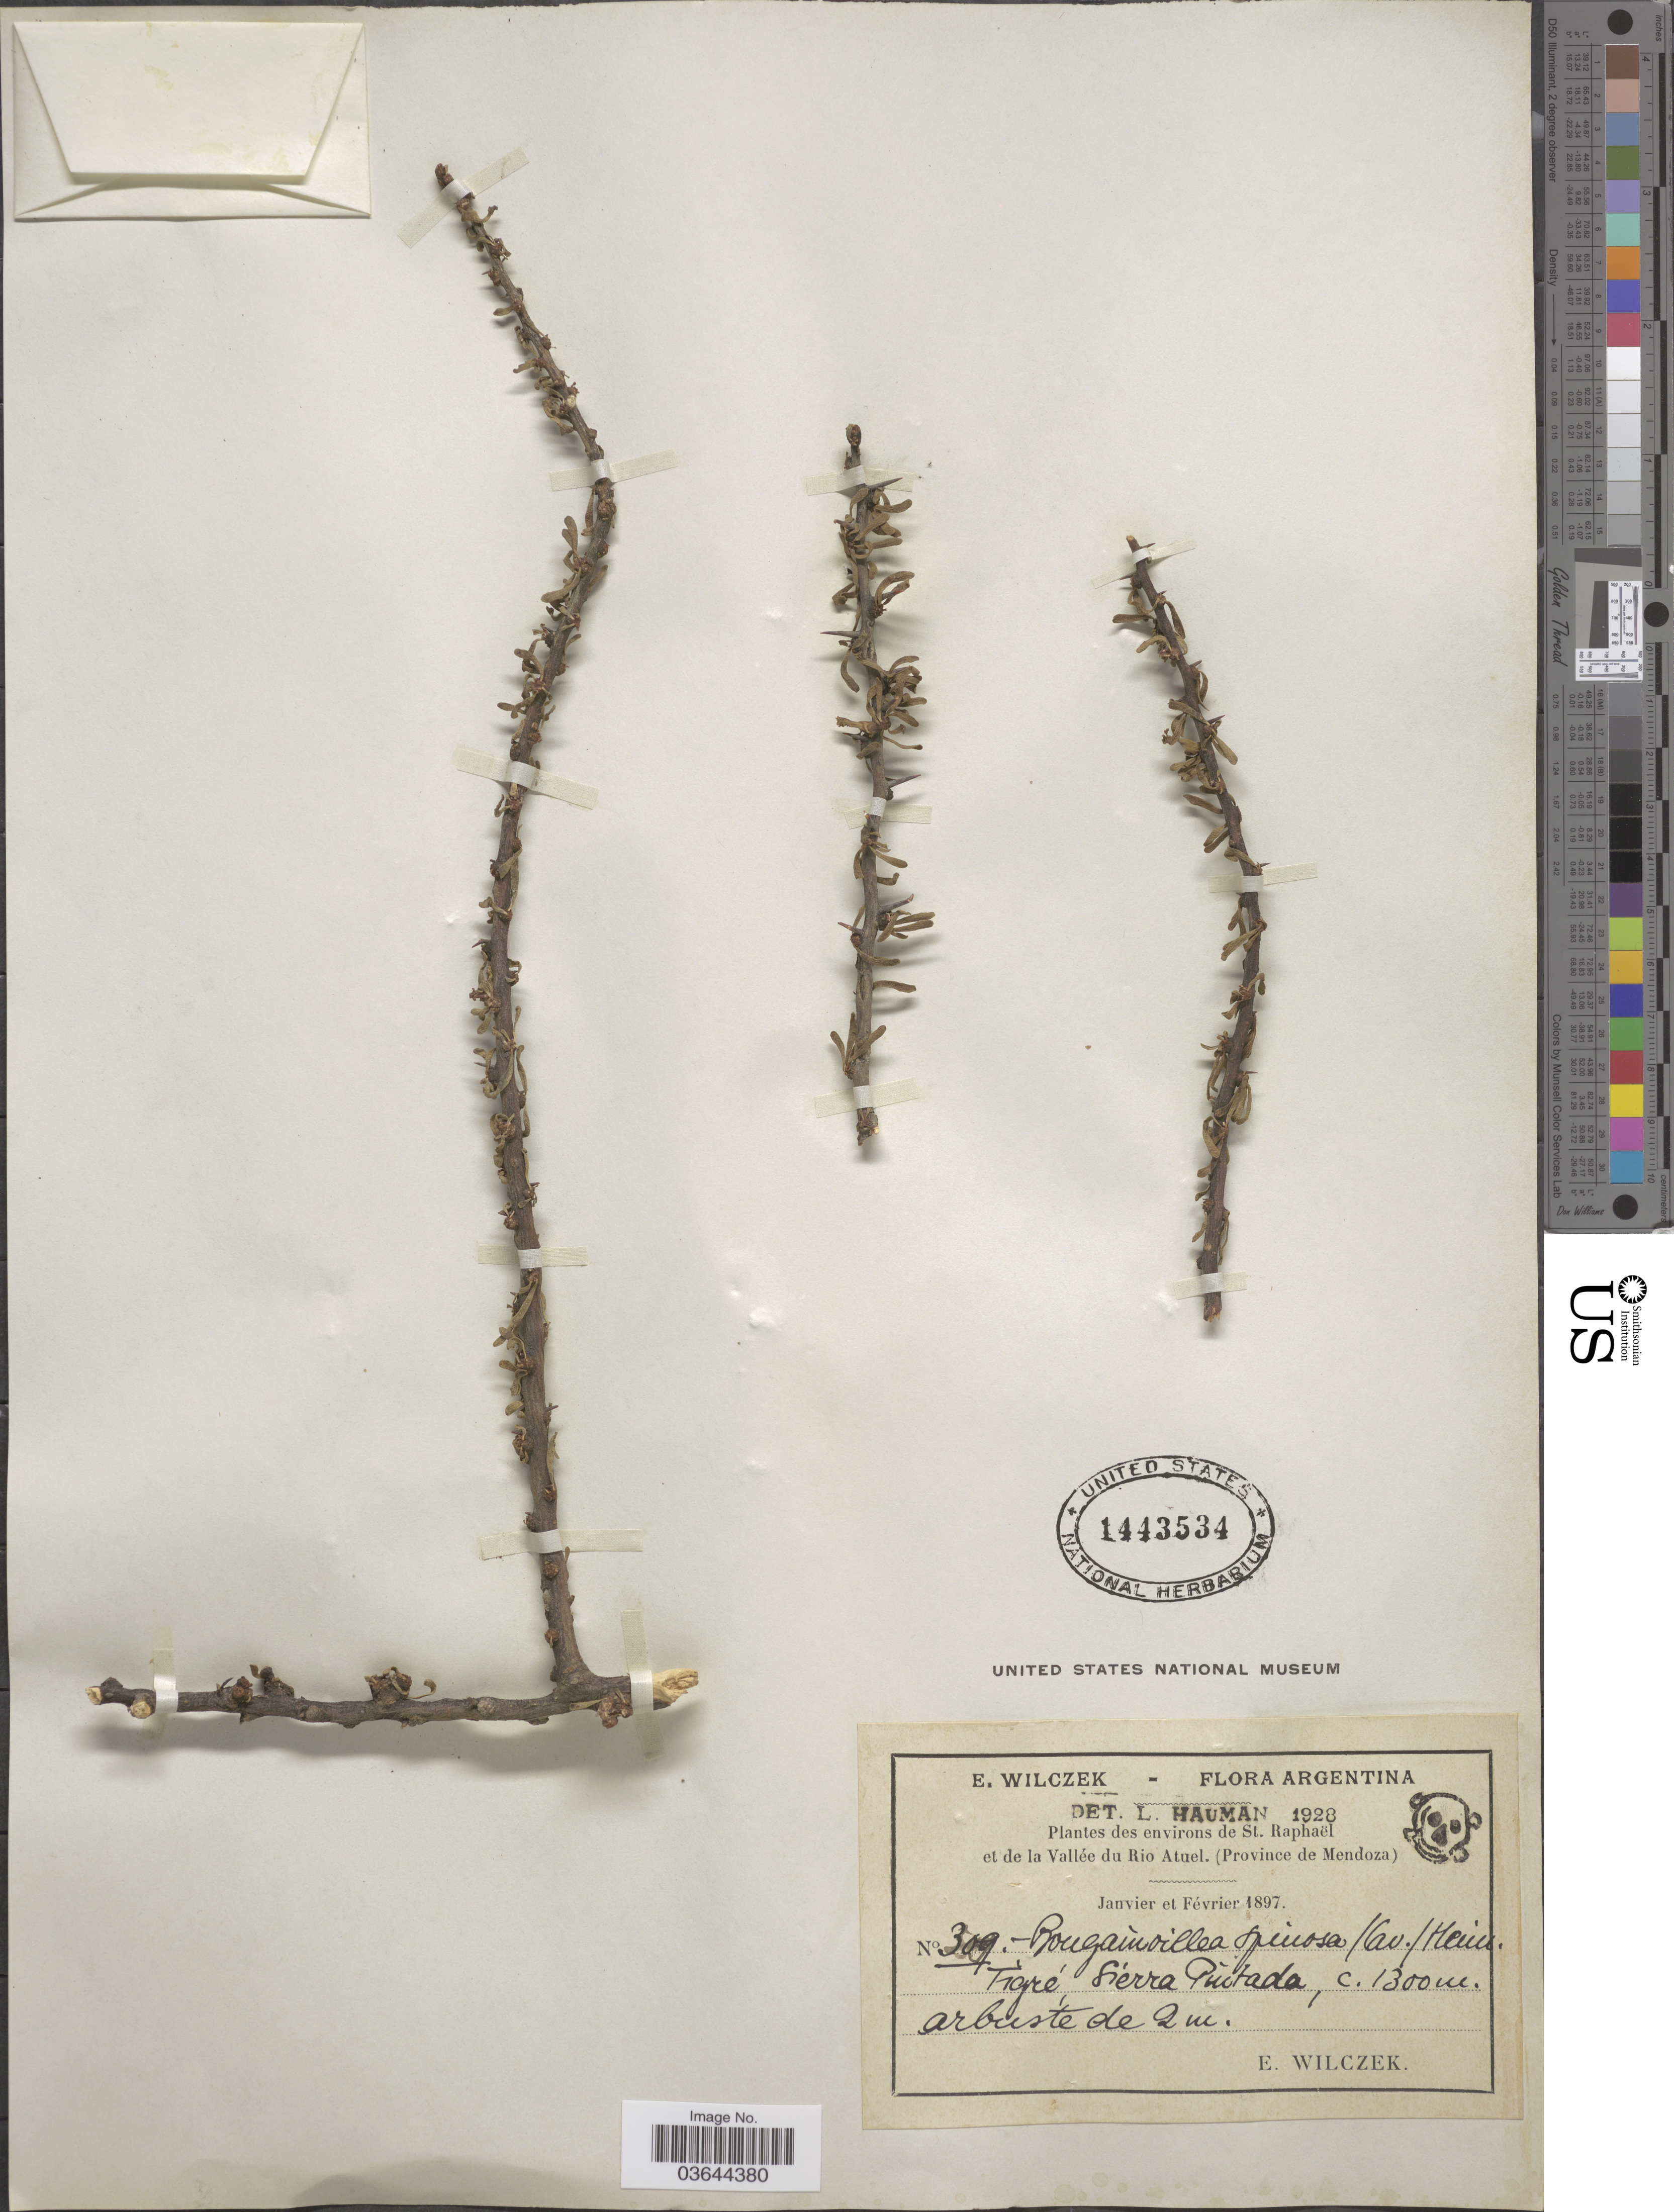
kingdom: Plantae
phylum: Tracheophyta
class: Magnoliopsida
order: Caryophyllales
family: Nyctaginaceae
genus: Bougainvillea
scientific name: Bougainvillea spinosa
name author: (Cav.) Heimerl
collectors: E. Wilczek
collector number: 309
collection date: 1897-01/1897-02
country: Argentina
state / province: Mendoza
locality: Environs de St. Raphaël et de la Vallée du Rio Atuel. Tigré, Sierra Pintada.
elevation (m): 1300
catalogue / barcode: US 1443534